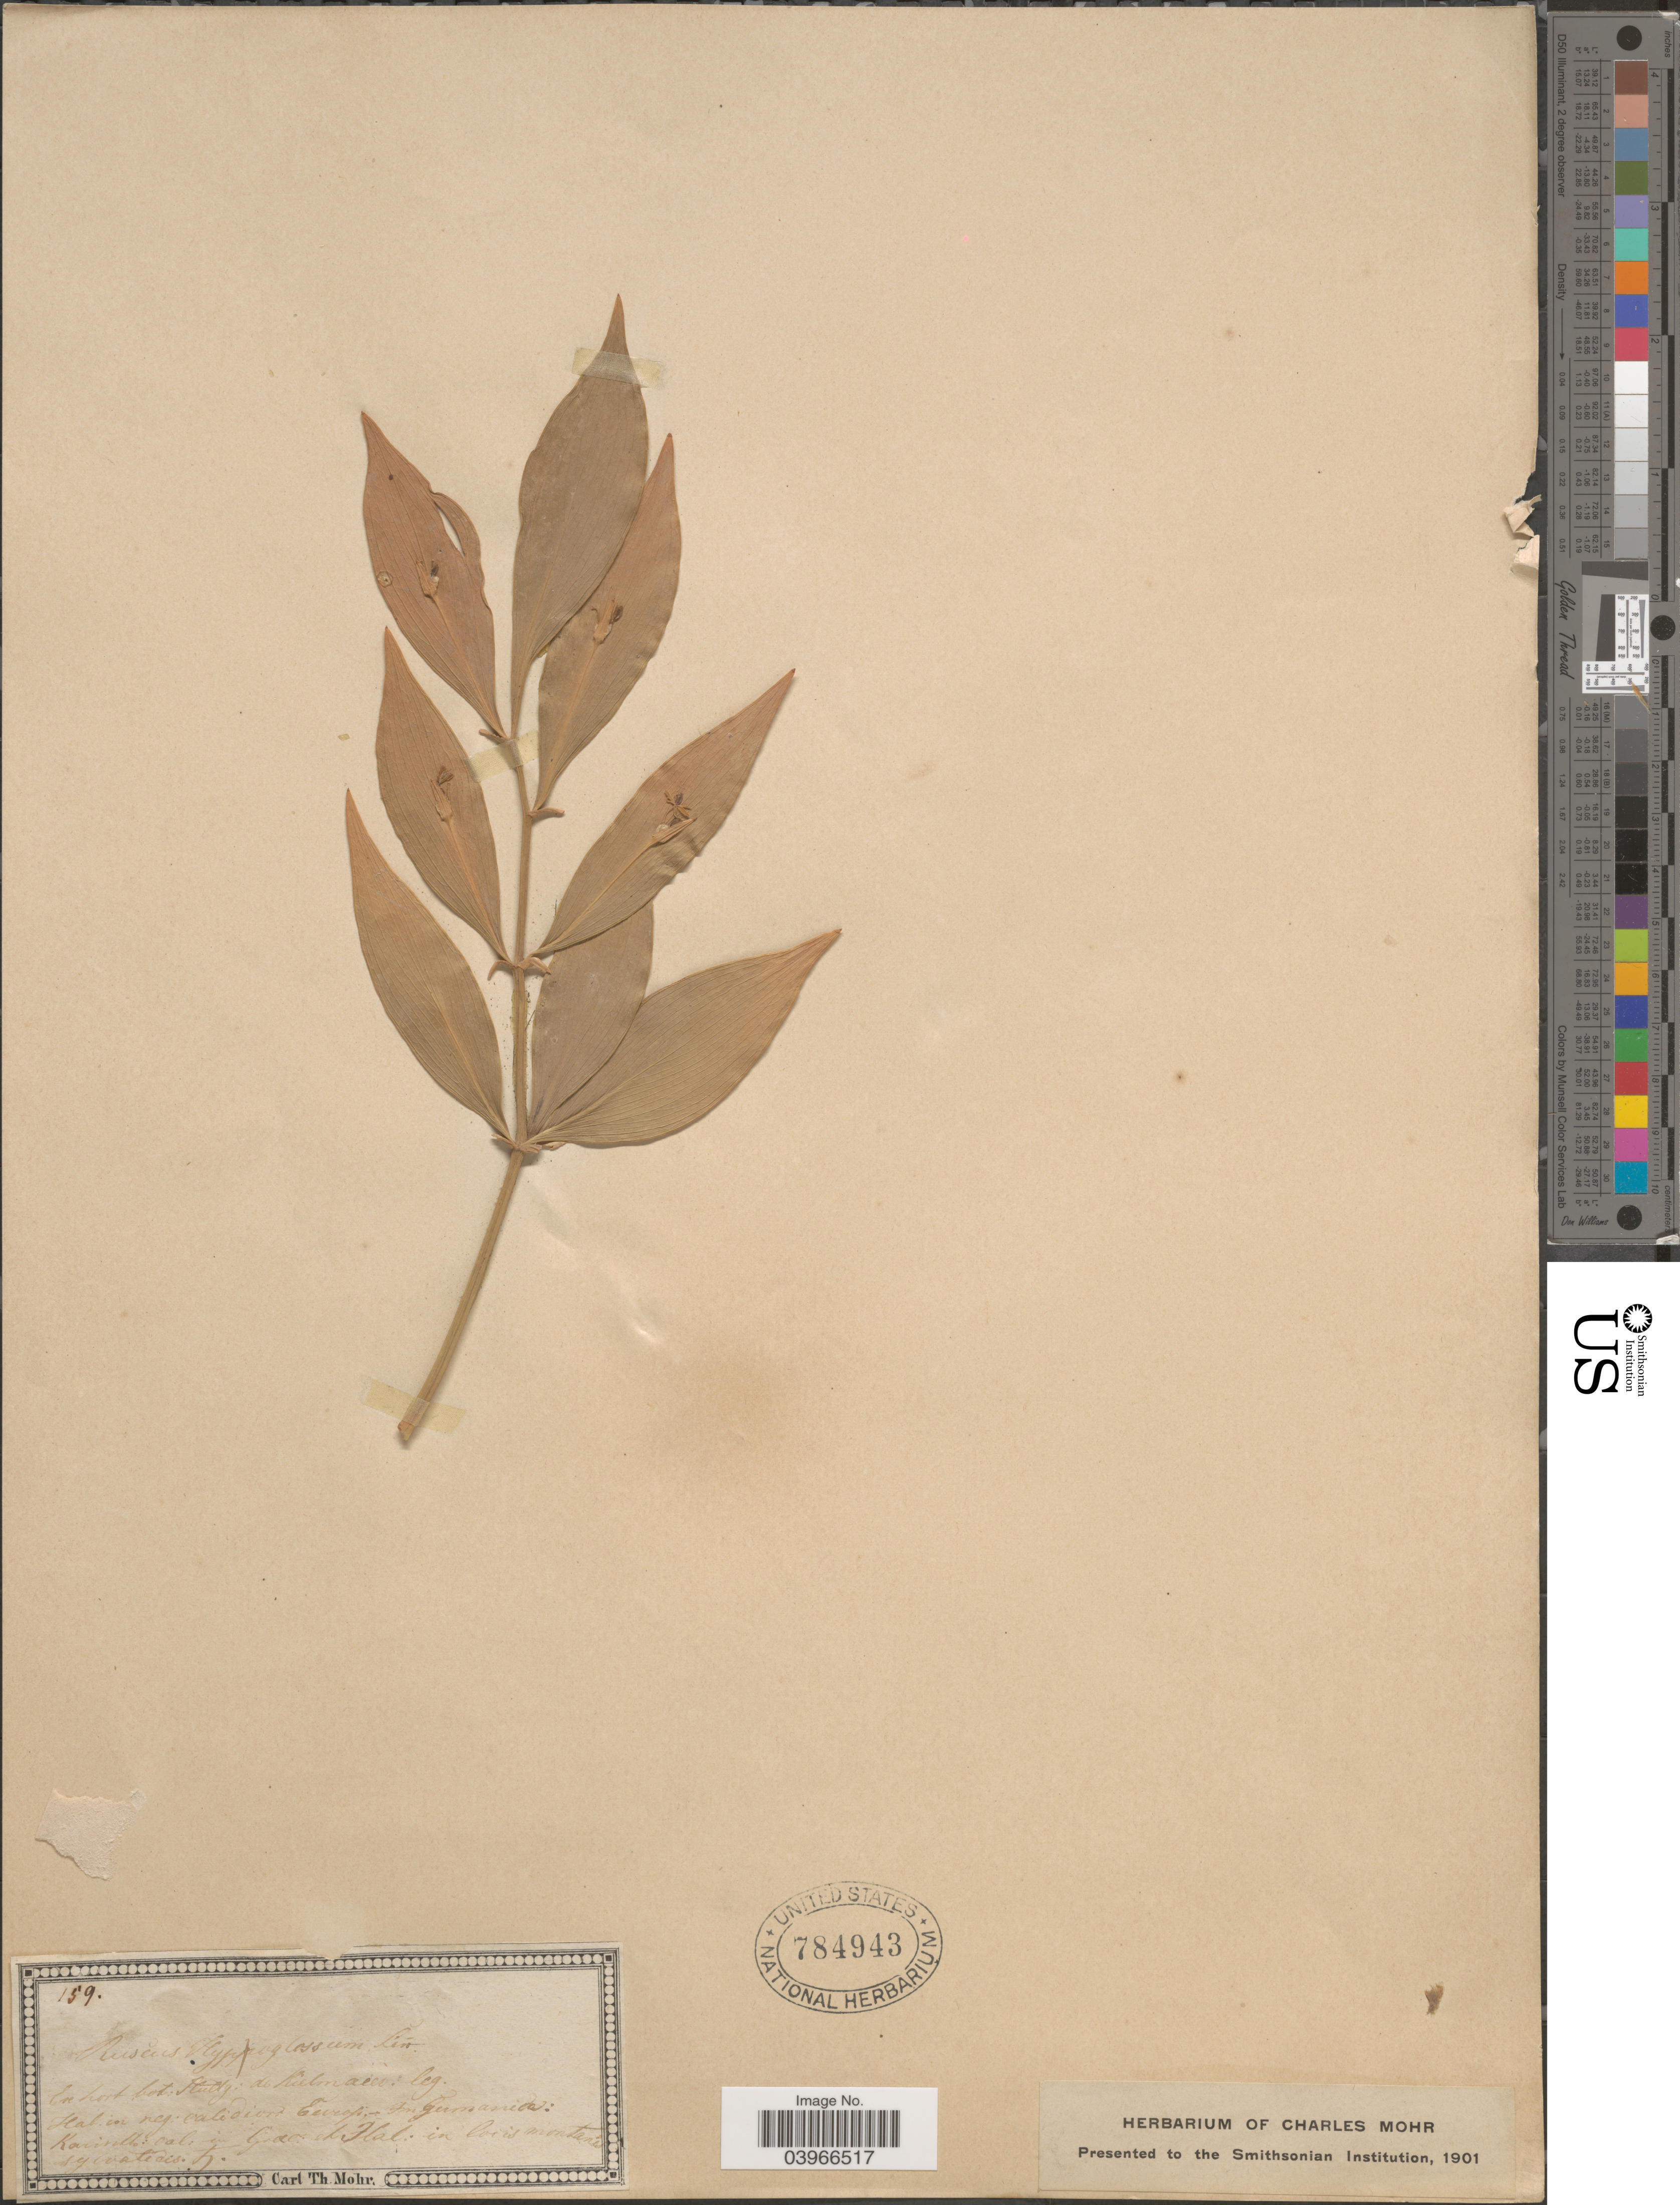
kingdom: Plantae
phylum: Tracheophyta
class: Liliopsida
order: Asparagales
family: Asparagaceae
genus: Ruscus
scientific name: Ruscus hypoglossum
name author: L.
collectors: Kielmaier, --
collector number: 159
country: Germany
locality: Ex hort bot. Stutg.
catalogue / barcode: US 784943